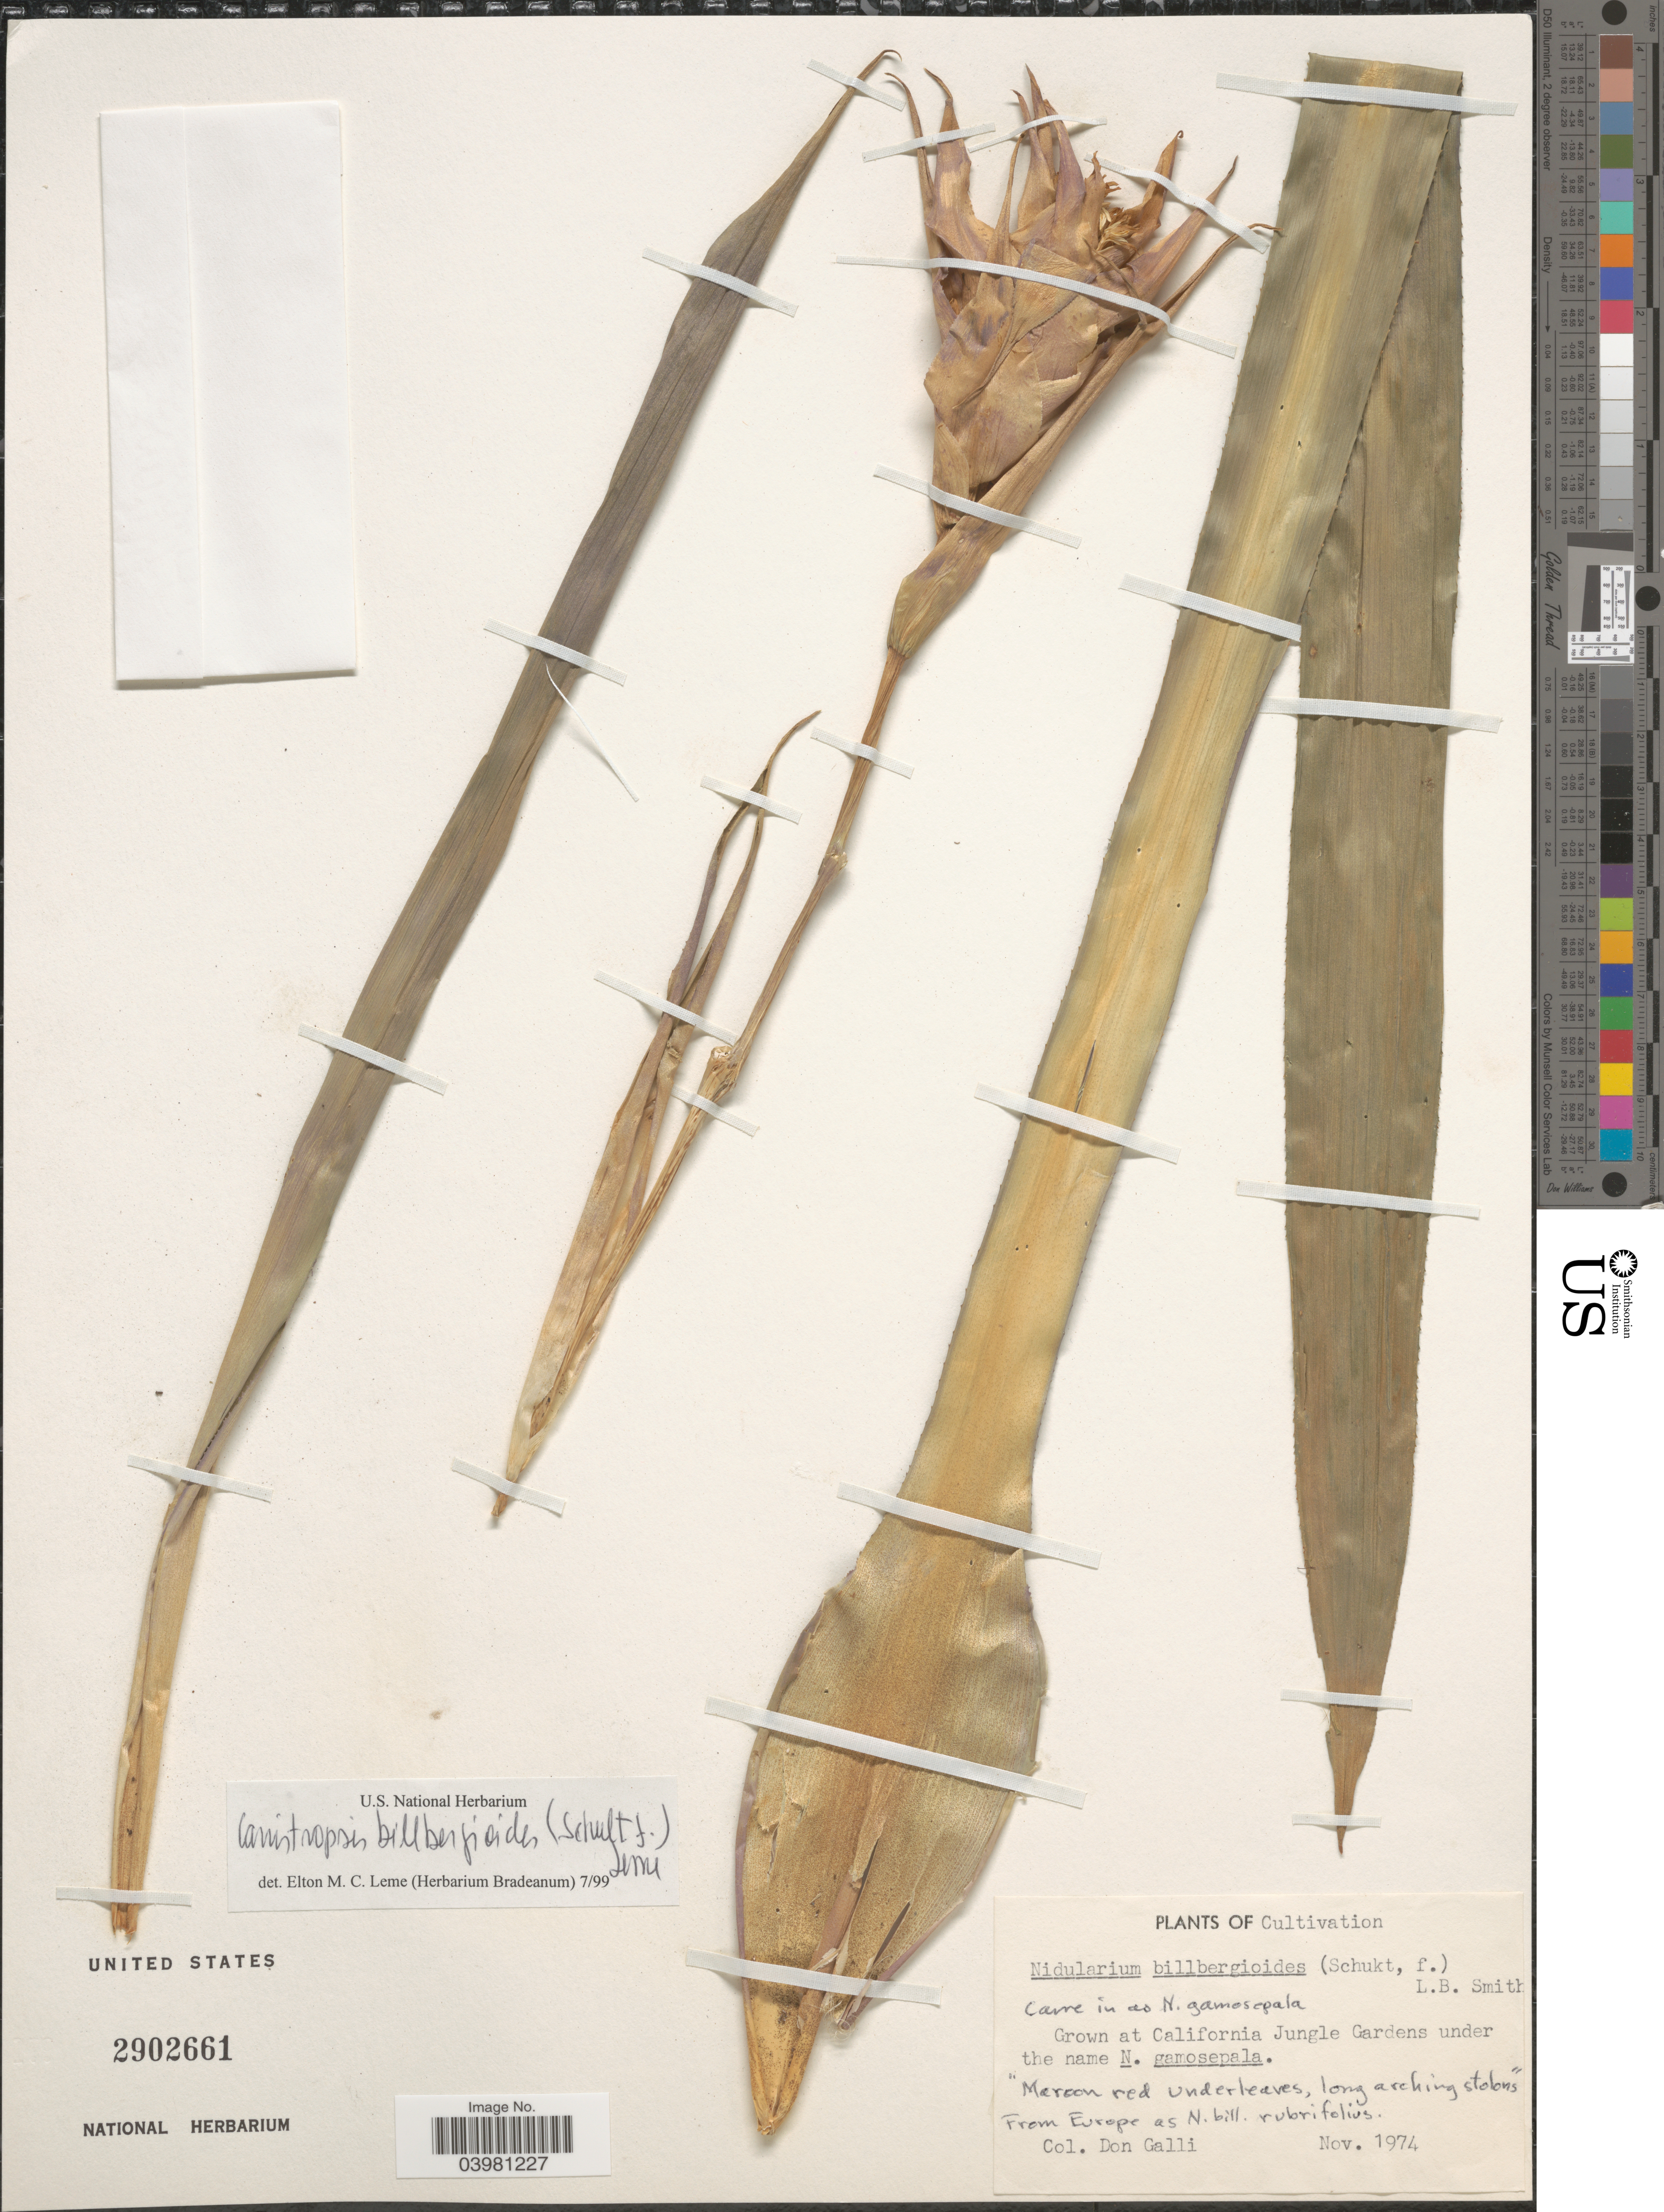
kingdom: Plantae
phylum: Tracheophyta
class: Liliopsida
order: Poales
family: Bromeliaceae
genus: Nidularium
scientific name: Nidularium billbergioides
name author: (Schult. f.) L.B. Sm.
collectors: D. Galli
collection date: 1974-11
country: United States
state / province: California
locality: At California Jungle Gardens.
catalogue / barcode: US 2902661